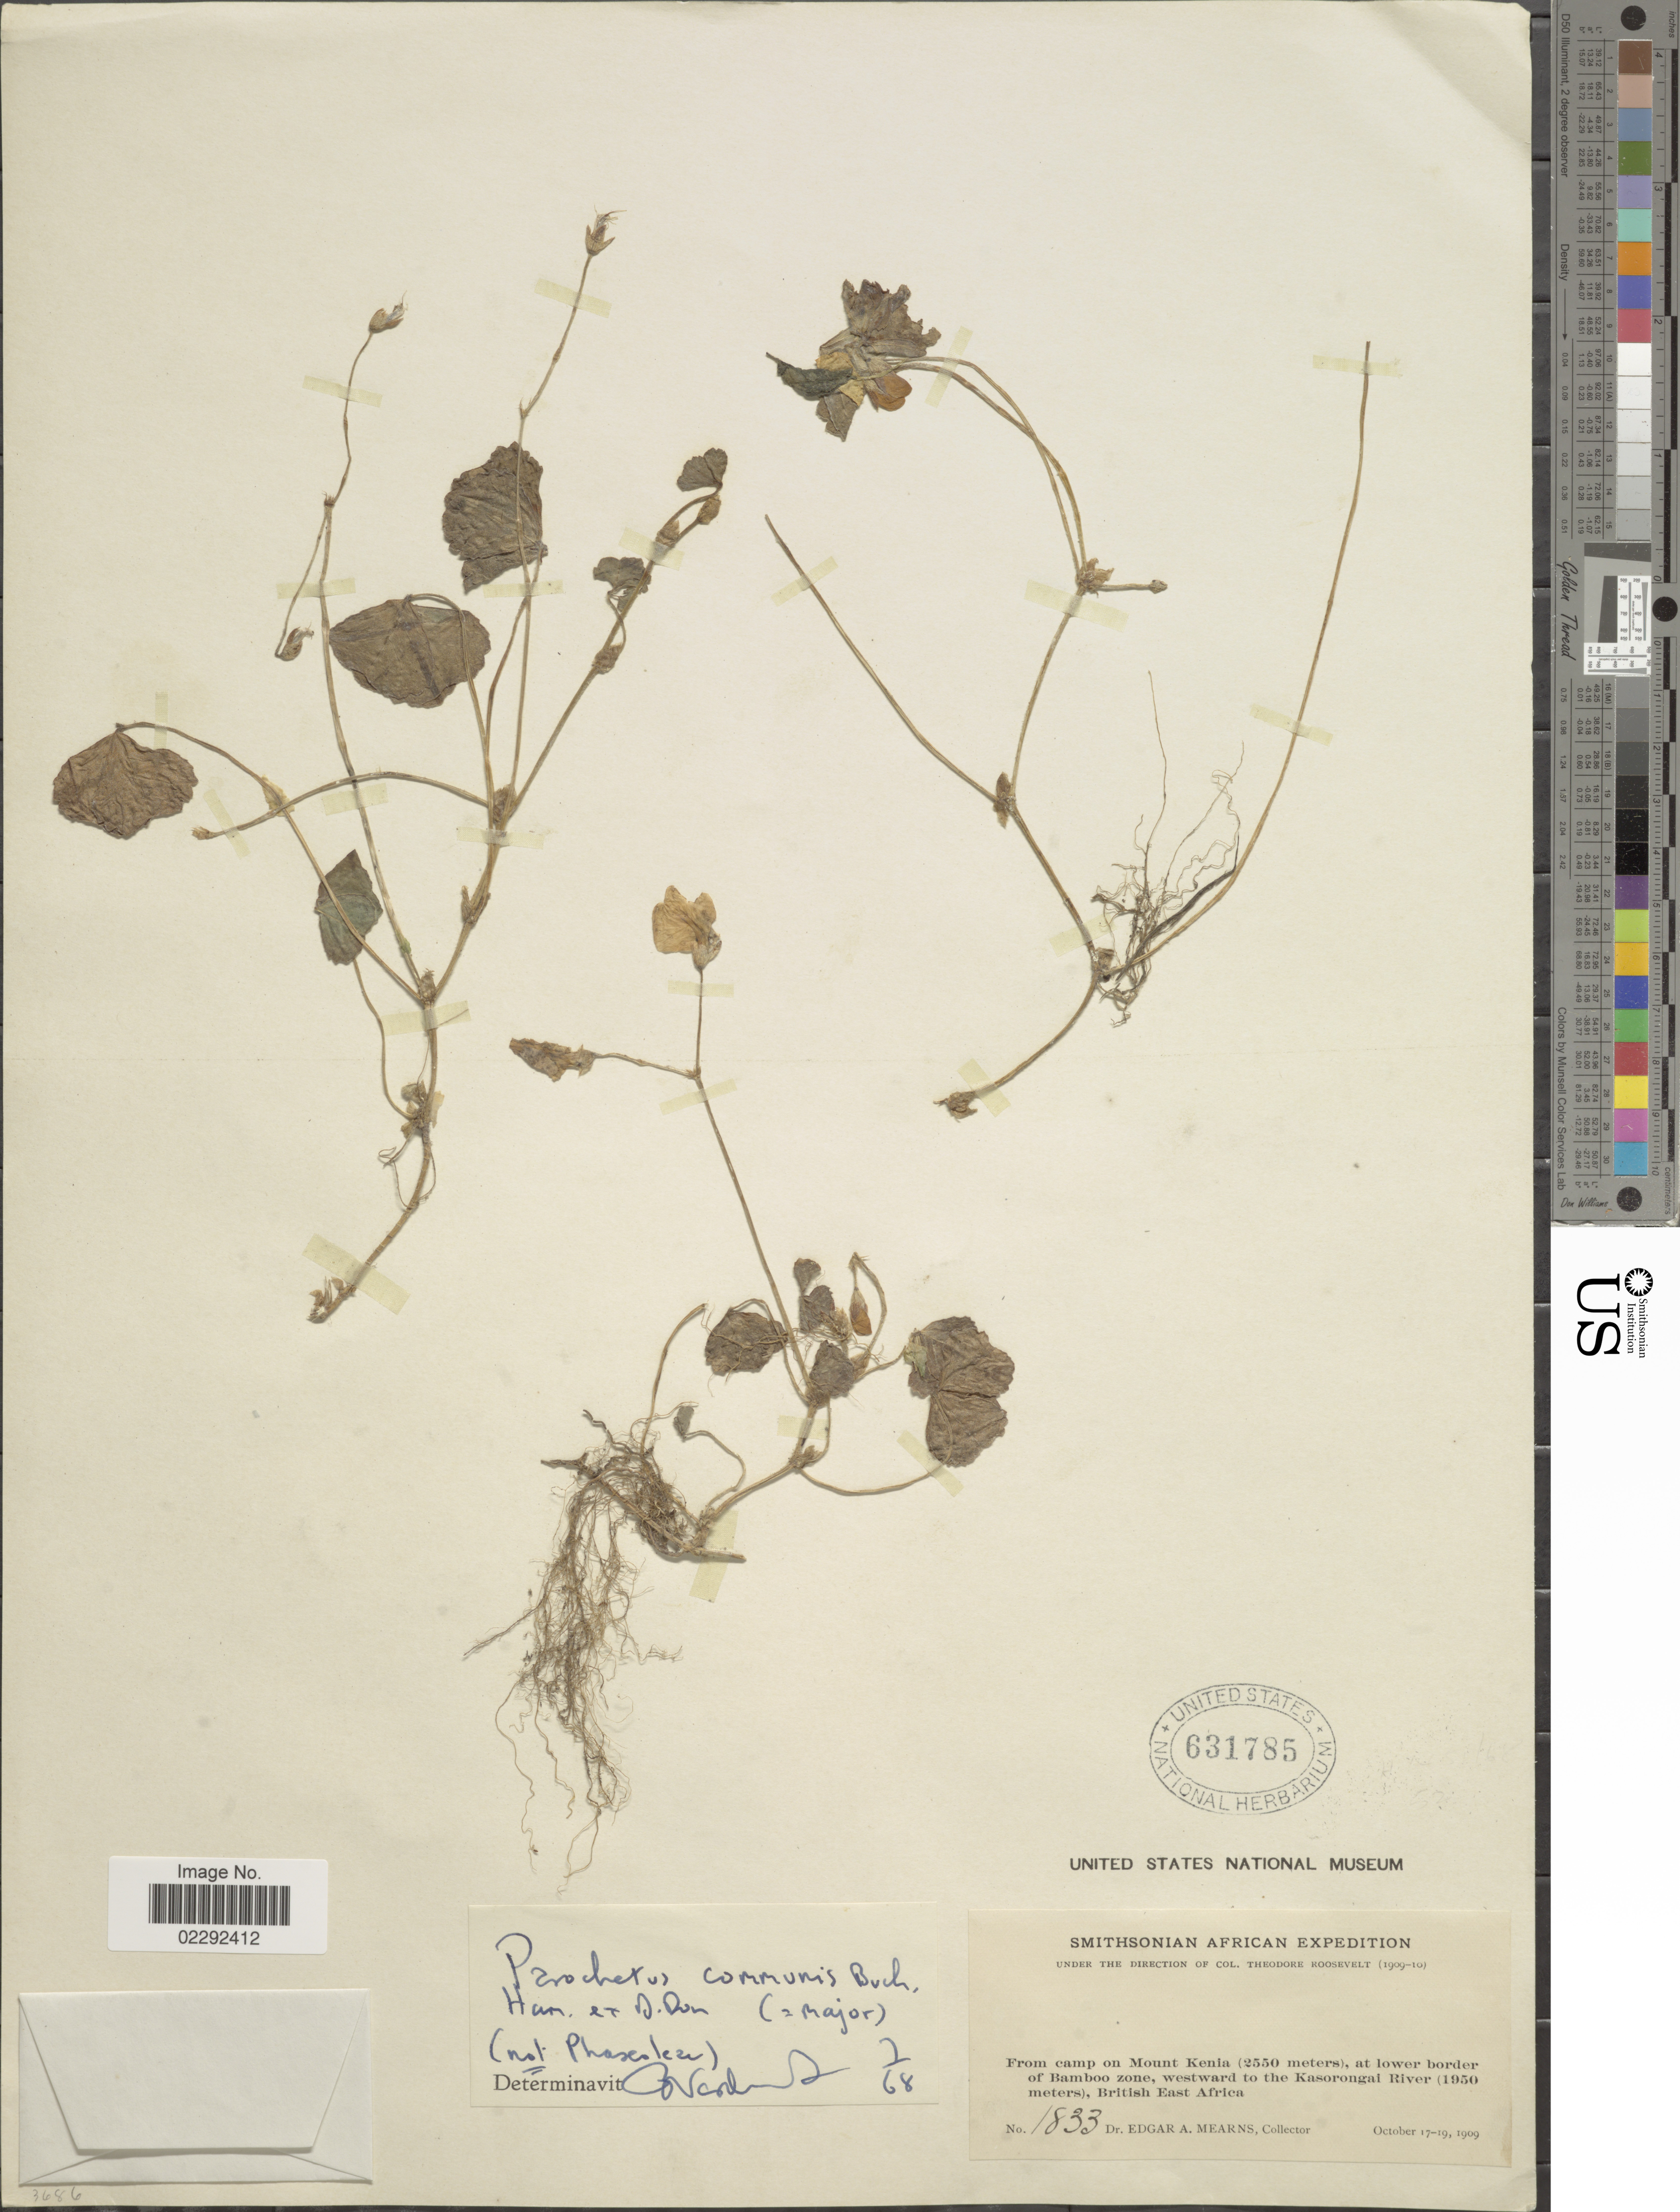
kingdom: Plantae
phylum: Tracheophyta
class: Magnoliopsida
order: Fabales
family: Fabaceae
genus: Parochetus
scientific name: Parochetus communis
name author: Buch.-Ham. ex D. Don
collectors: E. A. Mearns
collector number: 1833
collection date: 1909-10-17/1909-10-19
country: Kenya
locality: From camp on Mount Kenia, at lower border of Bamboo zone, westward to the Kasorongai River, British East Africa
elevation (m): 1950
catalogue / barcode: US 631785